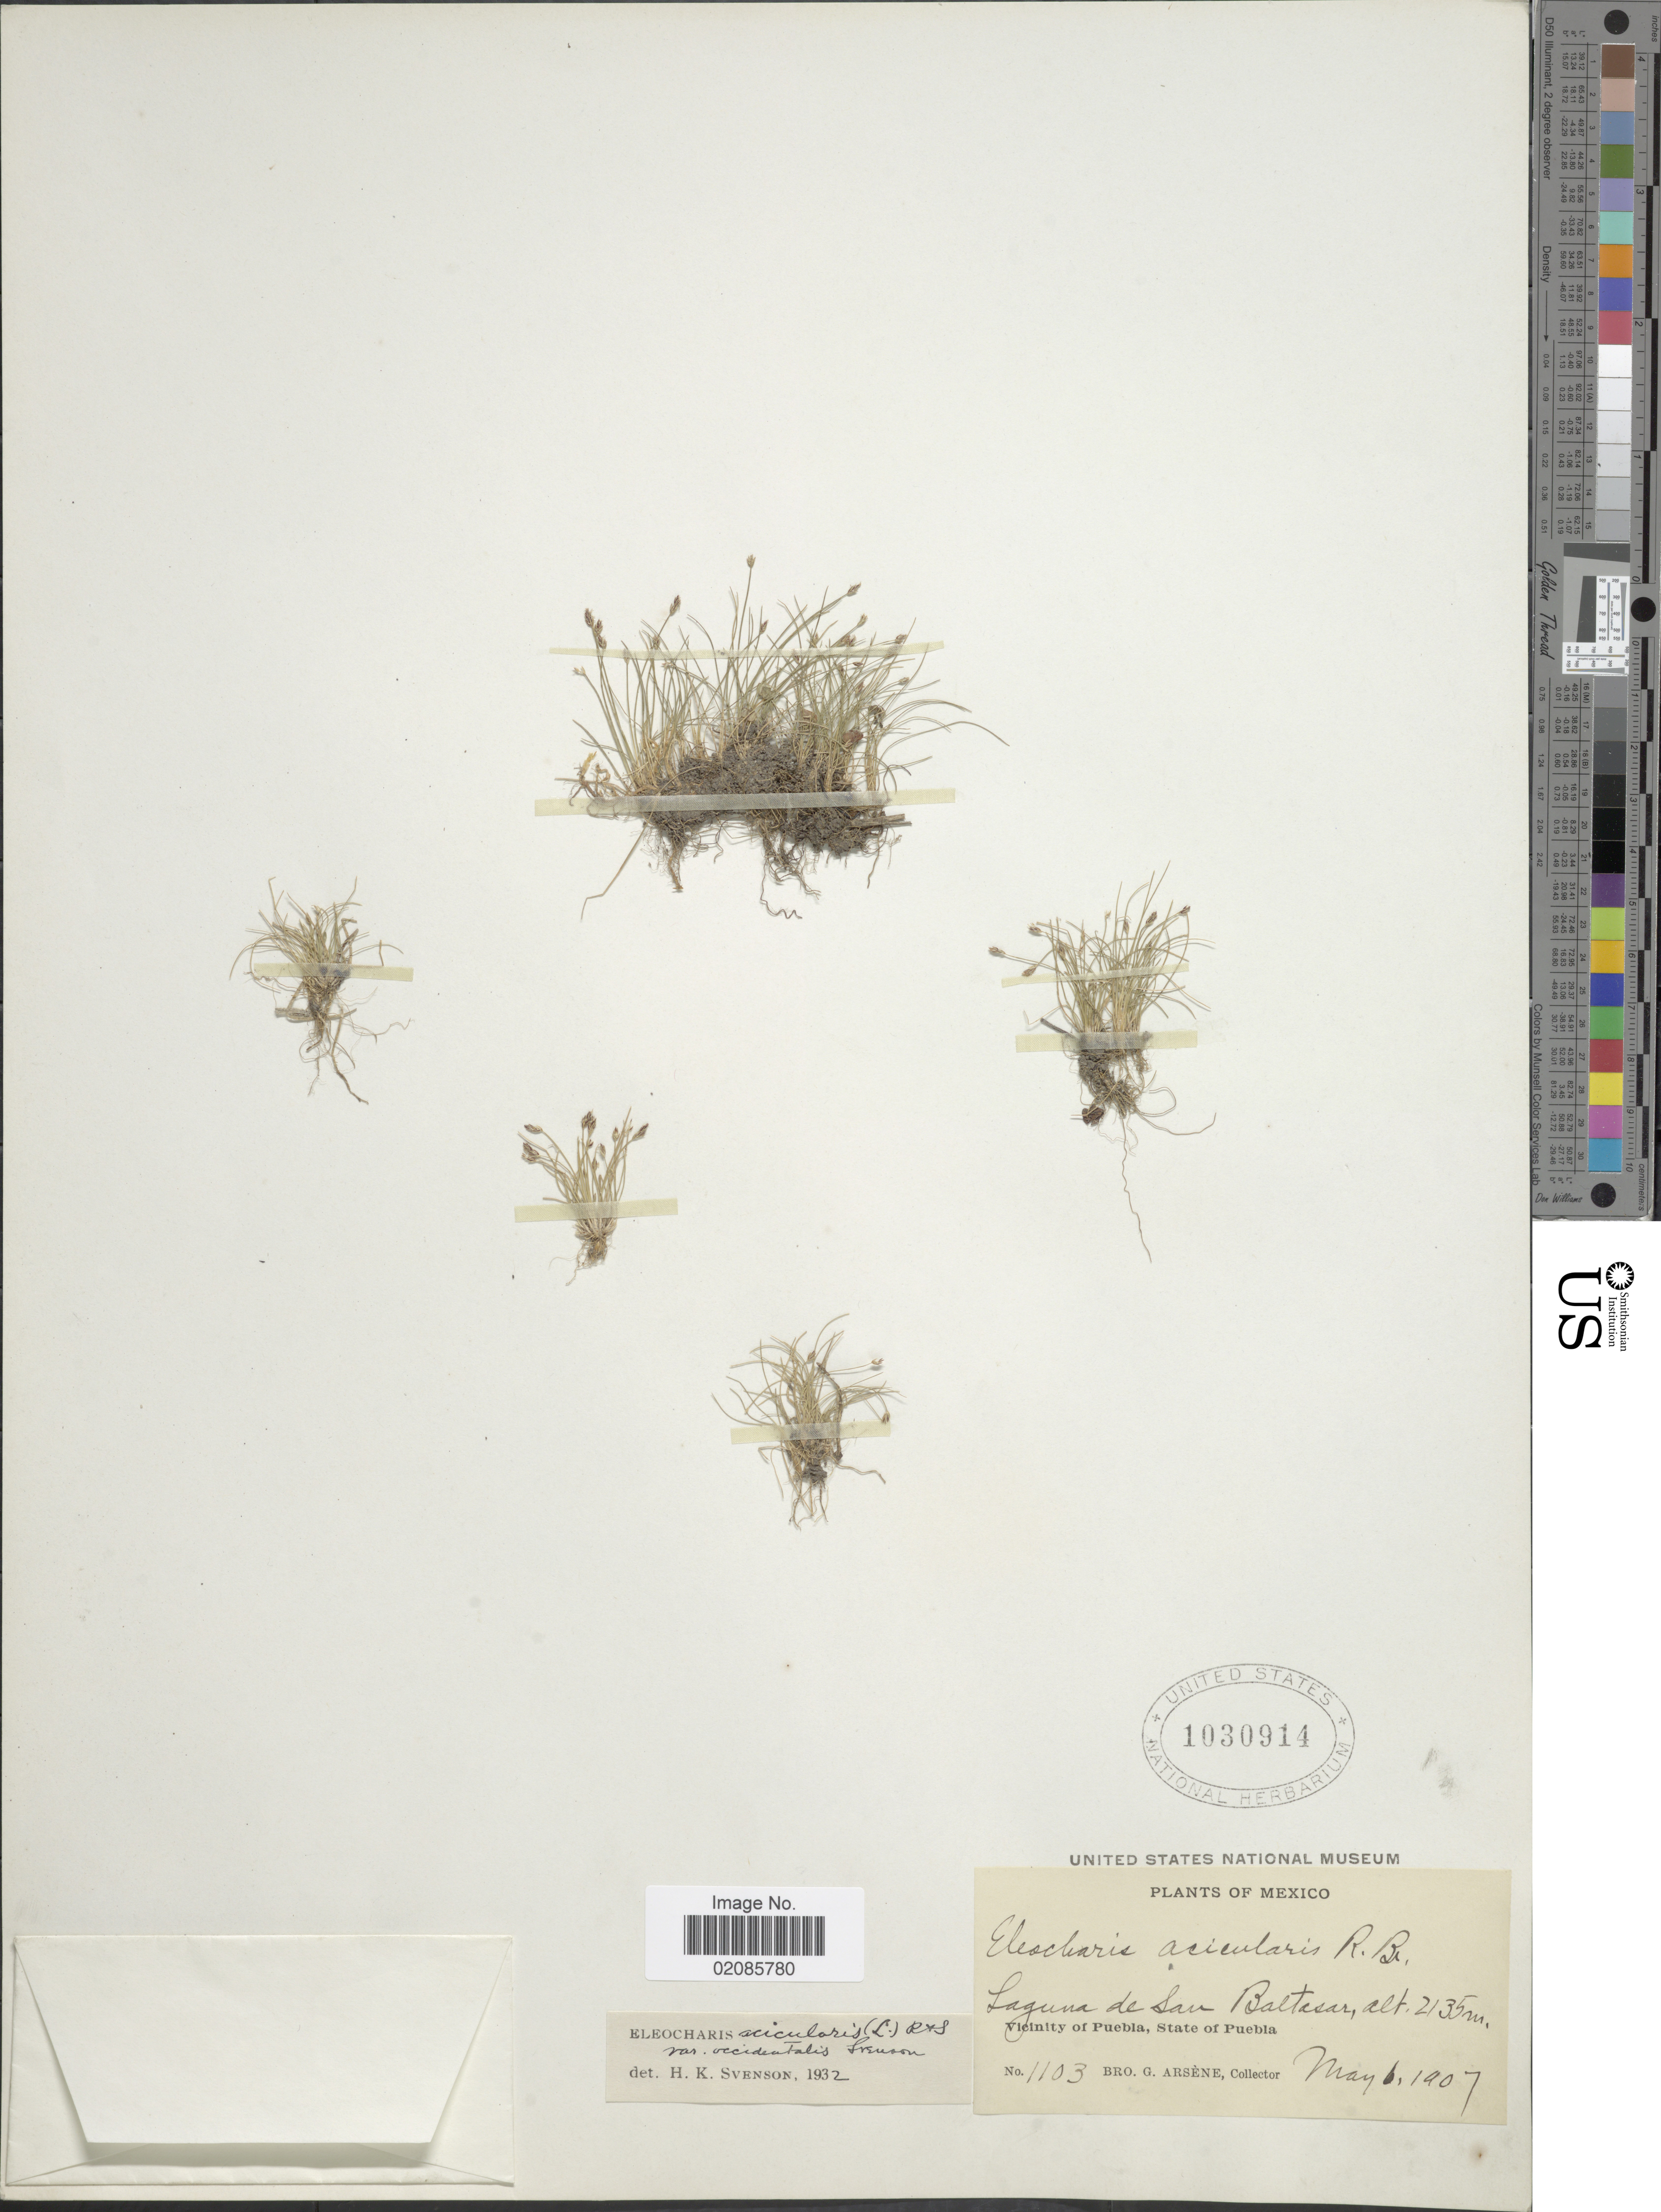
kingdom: Plantae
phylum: Tracheophyta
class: Liliopsida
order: Poales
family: Cyperaceae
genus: Eleocharis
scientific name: Eleocharis nervata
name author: Svenson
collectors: Bro. G. Arsène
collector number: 1103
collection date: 1907-05-06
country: Mexico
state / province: Puebla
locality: Laguna de San Baltasar, Vicinity of Puebla.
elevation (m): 2135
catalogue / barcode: US 1030914